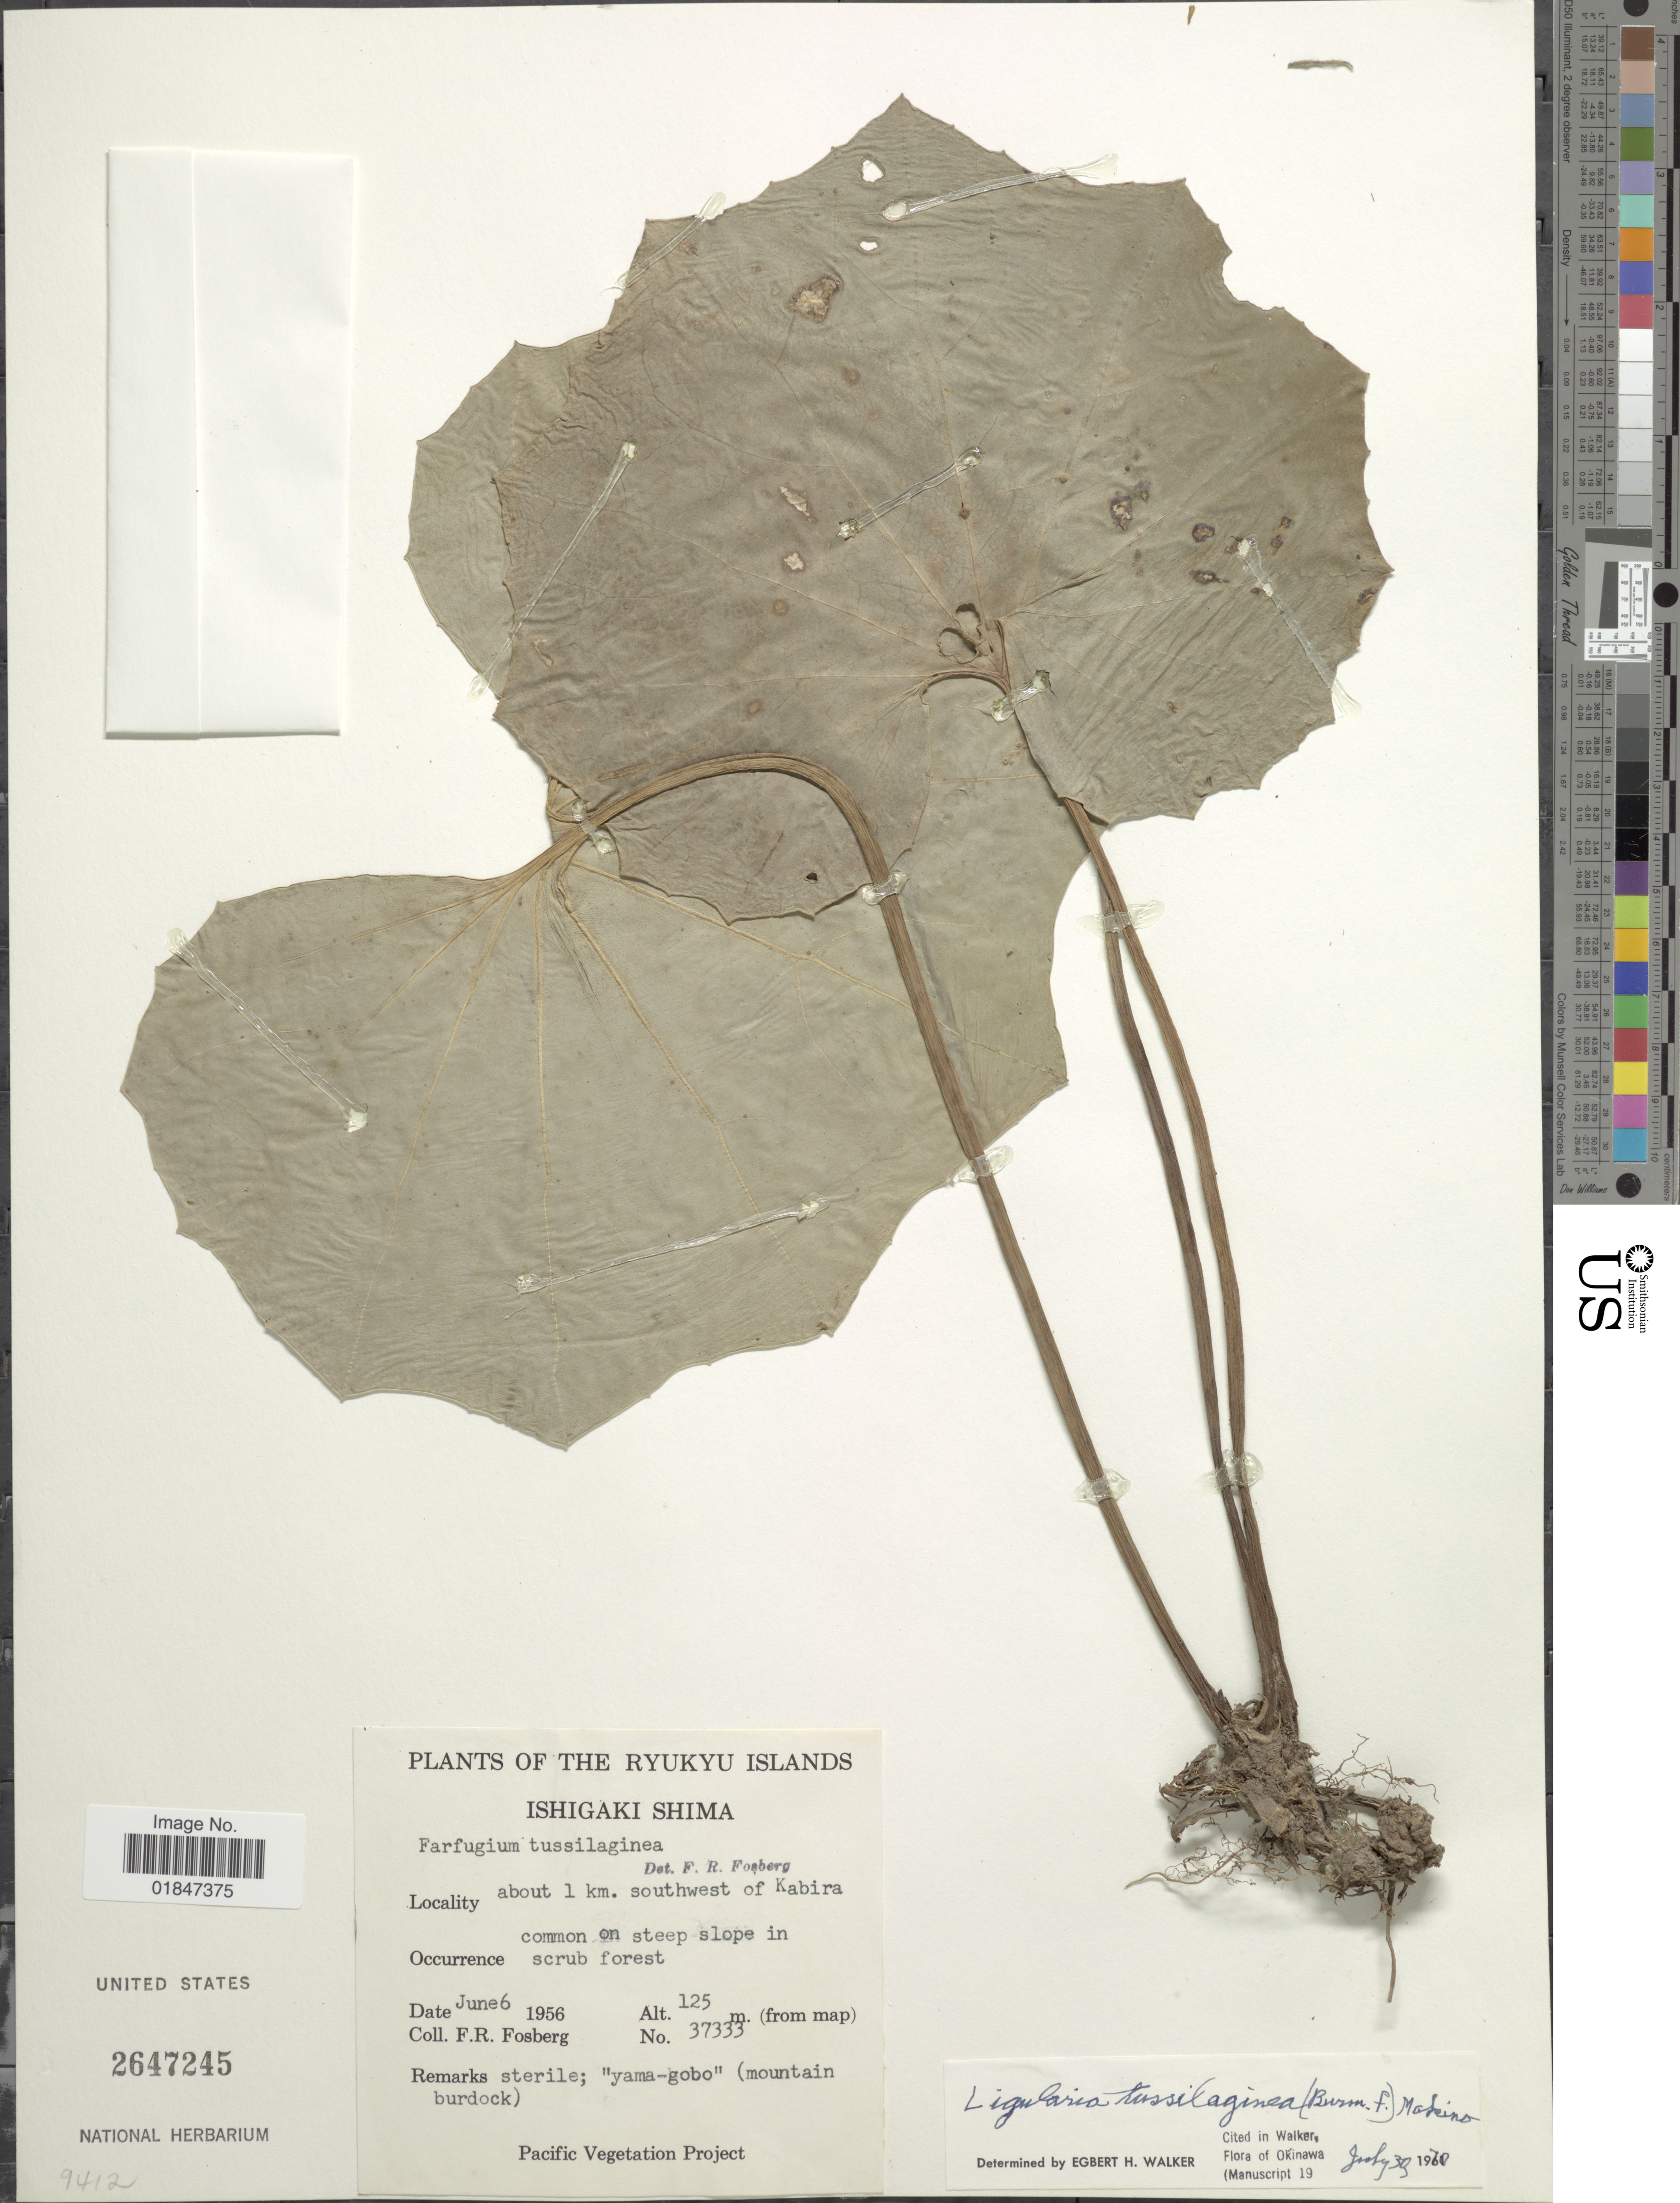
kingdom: Plantae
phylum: Tracheophyta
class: Magnoliopsida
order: Asterales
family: Asteraceae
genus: Farfugium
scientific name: Farfugium japonicum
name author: (L.) Kitam.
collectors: F. R. Fosberg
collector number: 37333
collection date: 1956-06-06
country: Japan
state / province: Okinawa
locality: The Ryukyu Islands, Ishigaki Shima, about 1 km. southwest of Kabira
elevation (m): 125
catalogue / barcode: US 2647245